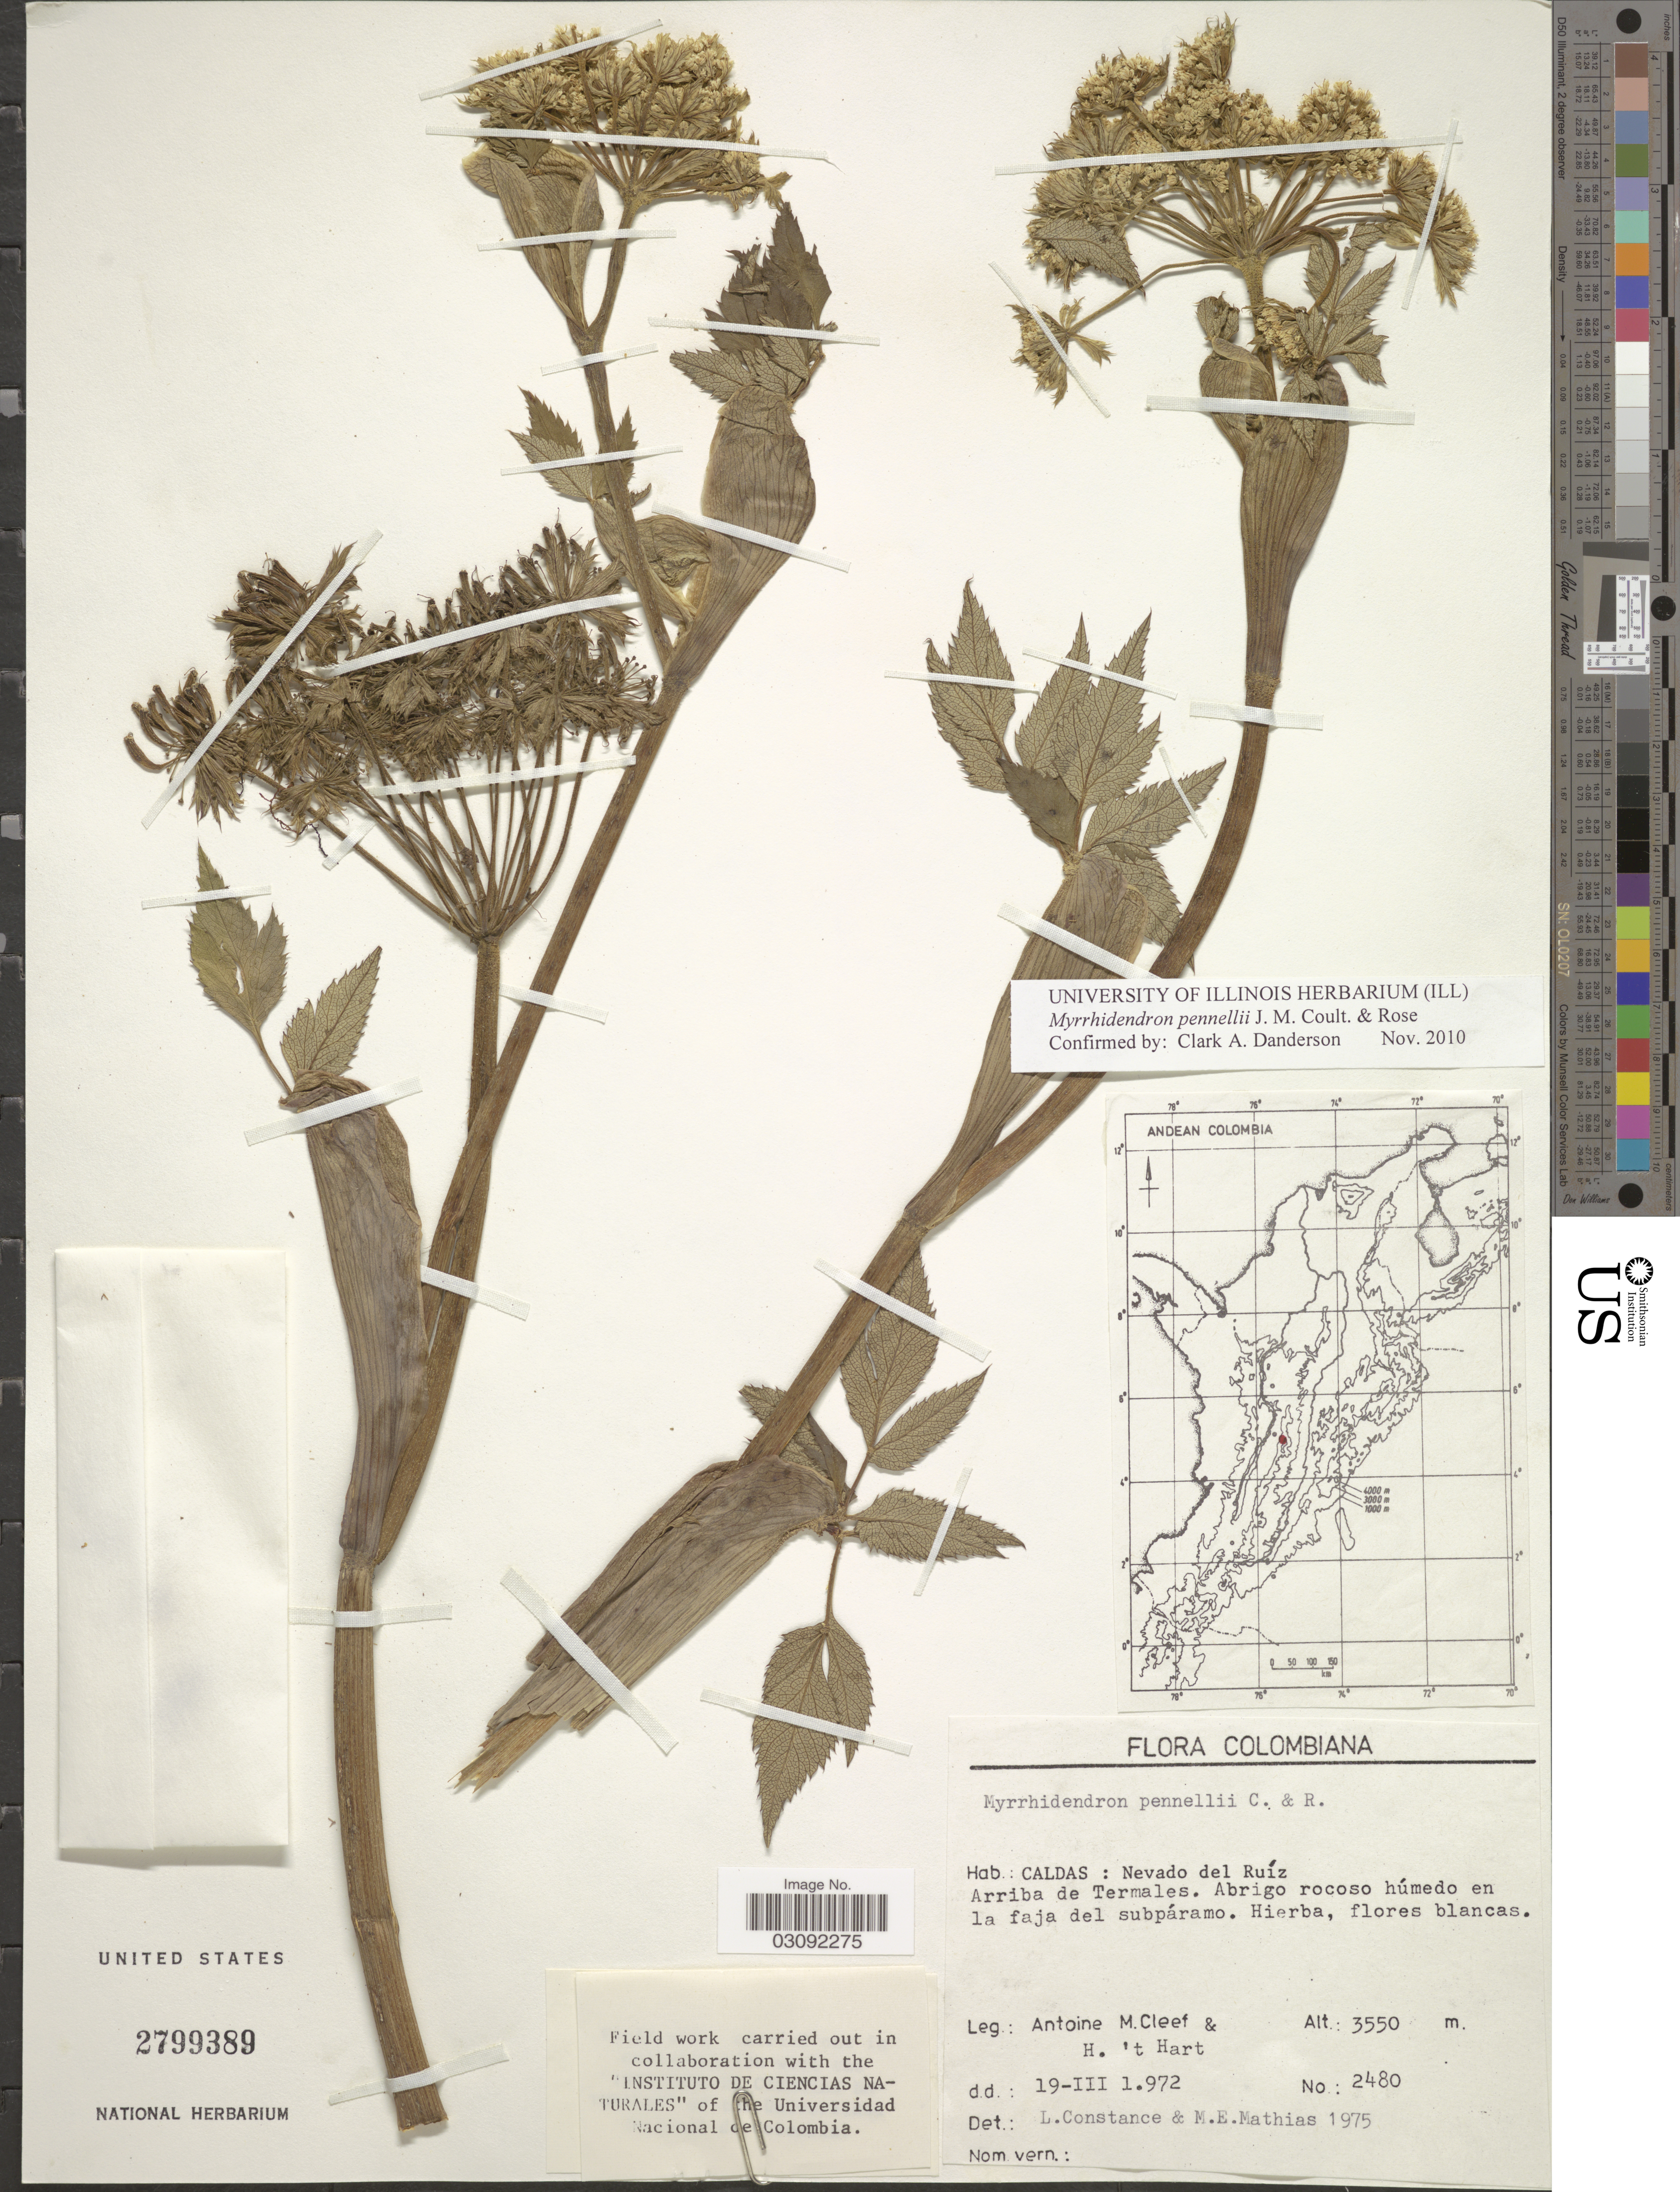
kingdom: Plantae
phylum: Tracheophyta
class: Magnoliopsida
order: Apiales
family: Apiaceae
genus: Myrrhidendron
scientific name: Myrrhidendron pennellii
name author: J.M. Coult.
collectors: A. M. Cleef & H. Hart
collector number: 2480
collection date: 1972-03-19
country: Colombia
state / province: Caldas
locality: Nevado del Ruíz. Arriba de Termales.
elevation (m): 3550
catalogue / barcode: US 2799389